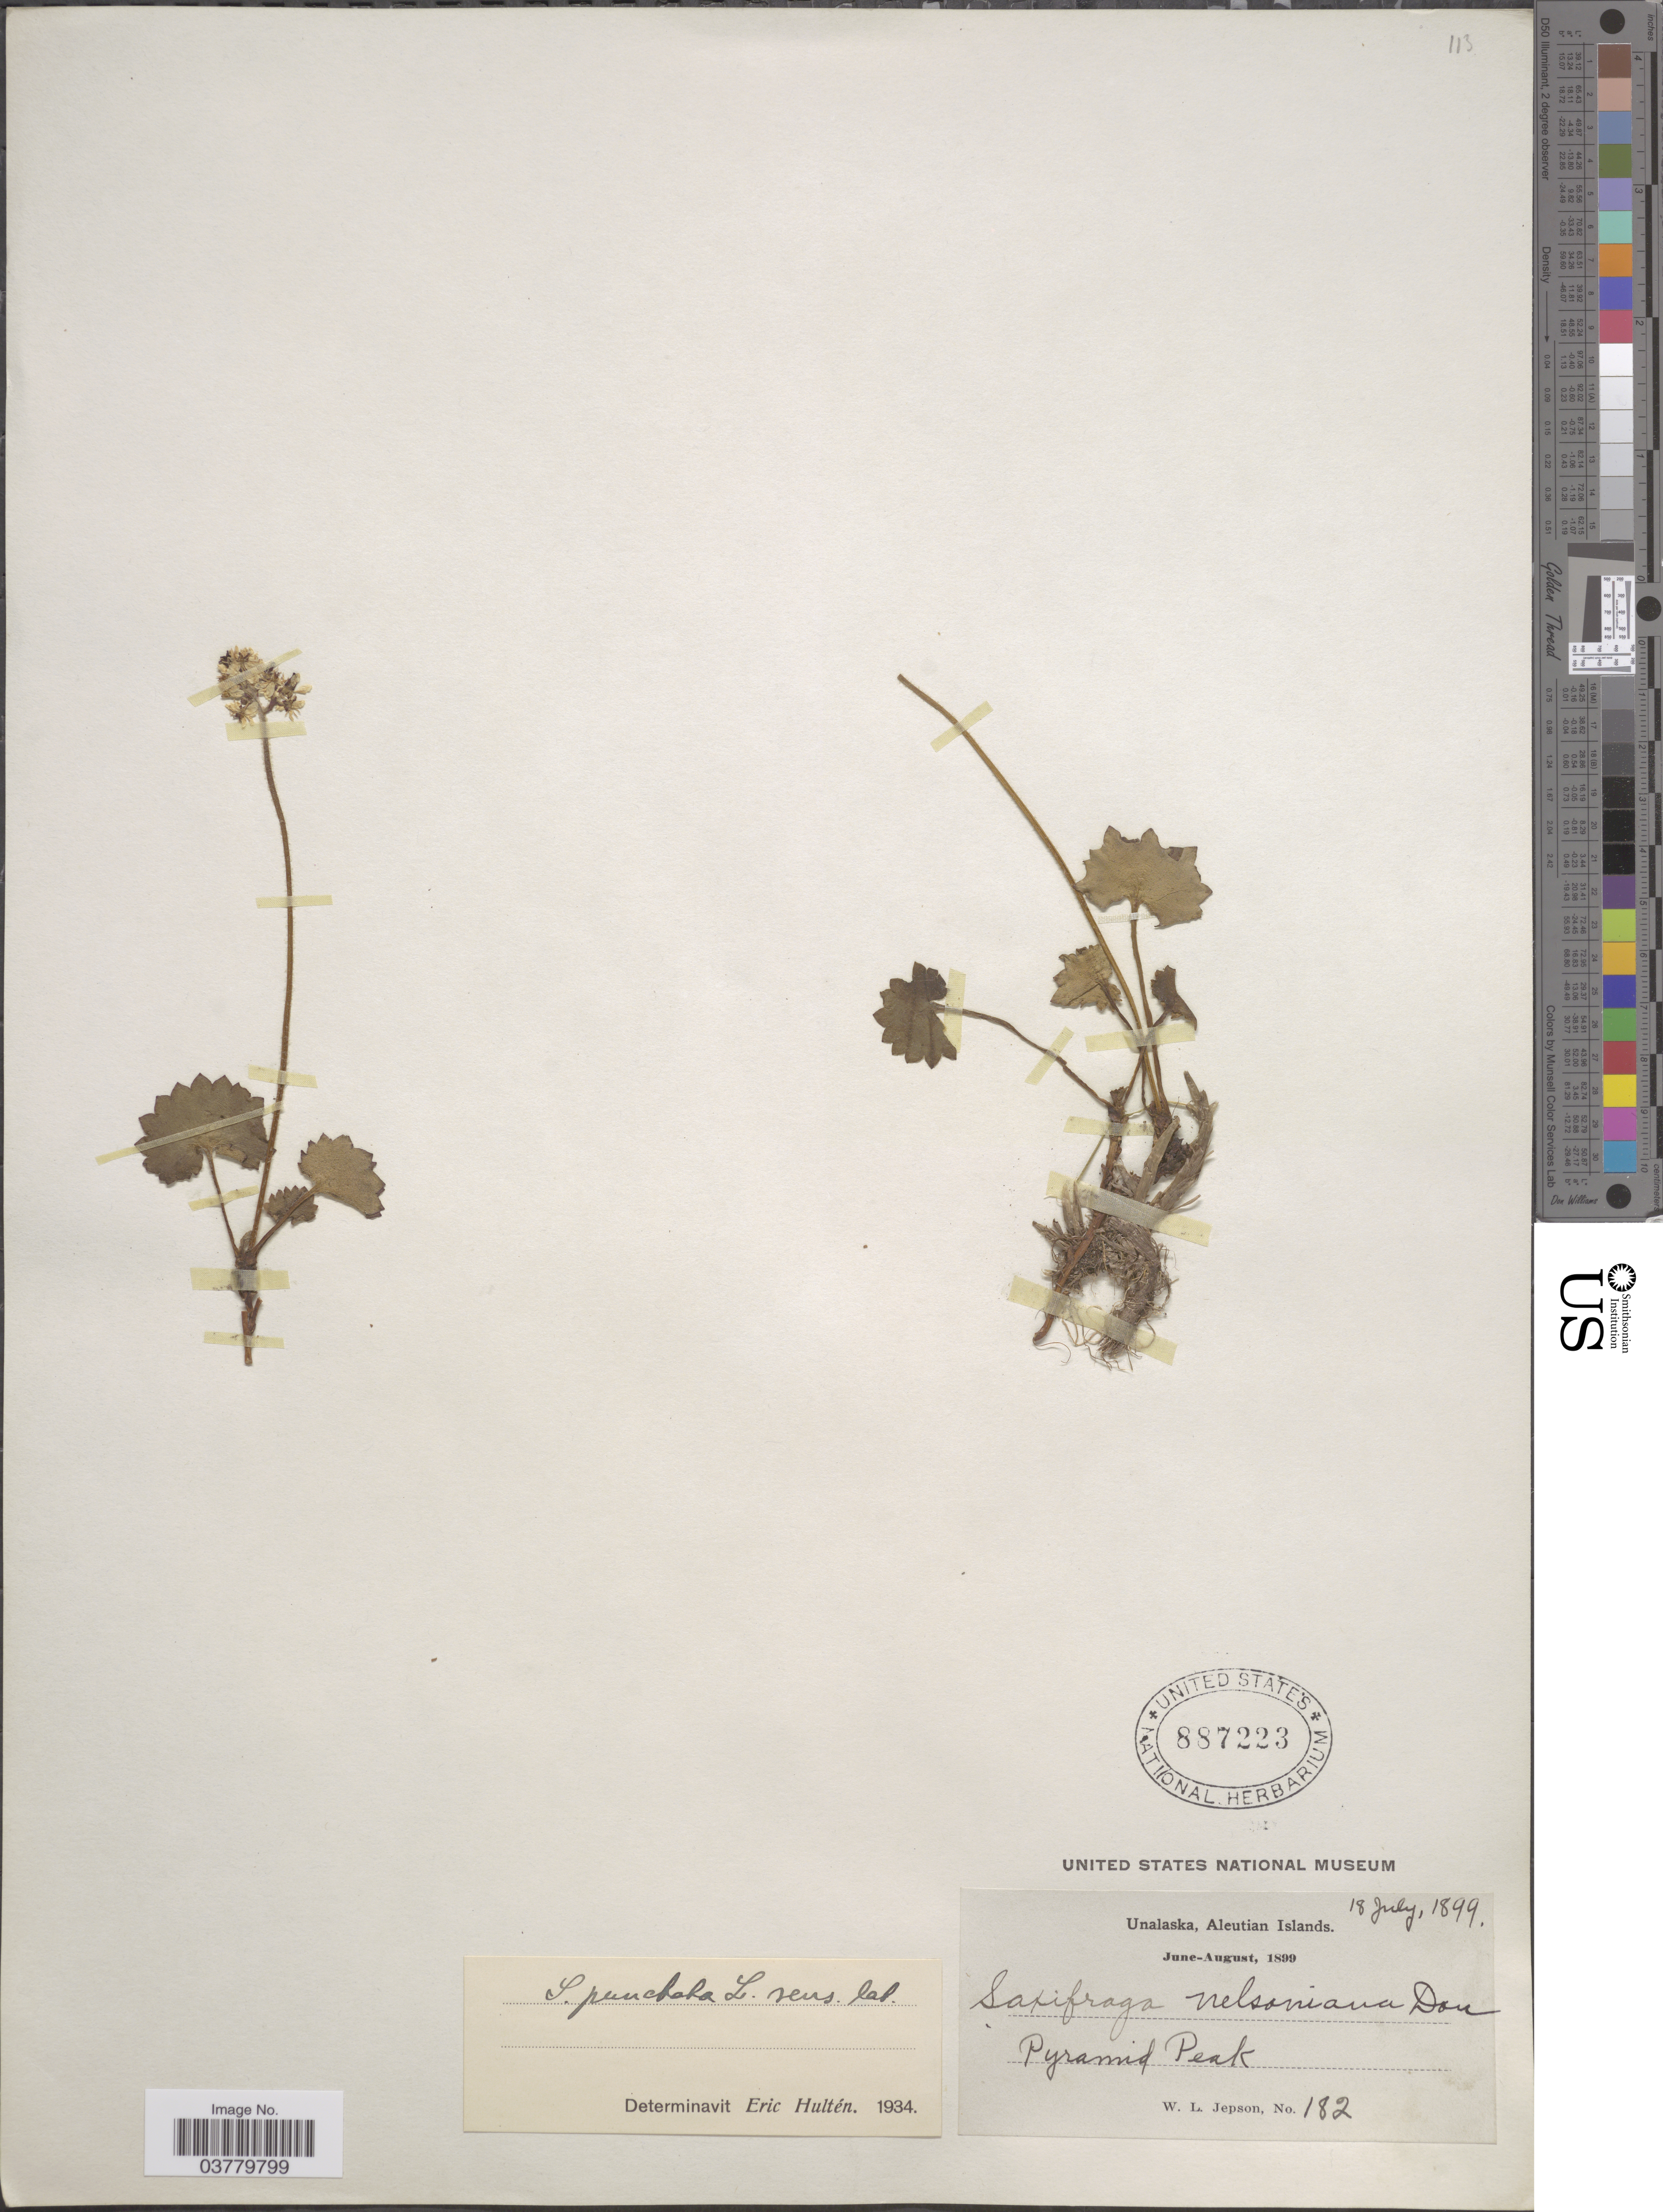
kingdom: Plantae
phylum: Tracheophyta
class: Magnoliopsida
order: Saxifragales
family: Saxifragaceae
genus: Micranthes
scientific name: Micranthes nelsoniana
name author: (D. Don) Small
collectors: W. L. Jepson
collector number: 182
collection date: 1899-07-18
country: United States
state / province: Alaska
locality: Unalaska, Aleutian Islands. Pyramid Peak.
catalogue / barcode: US 887223